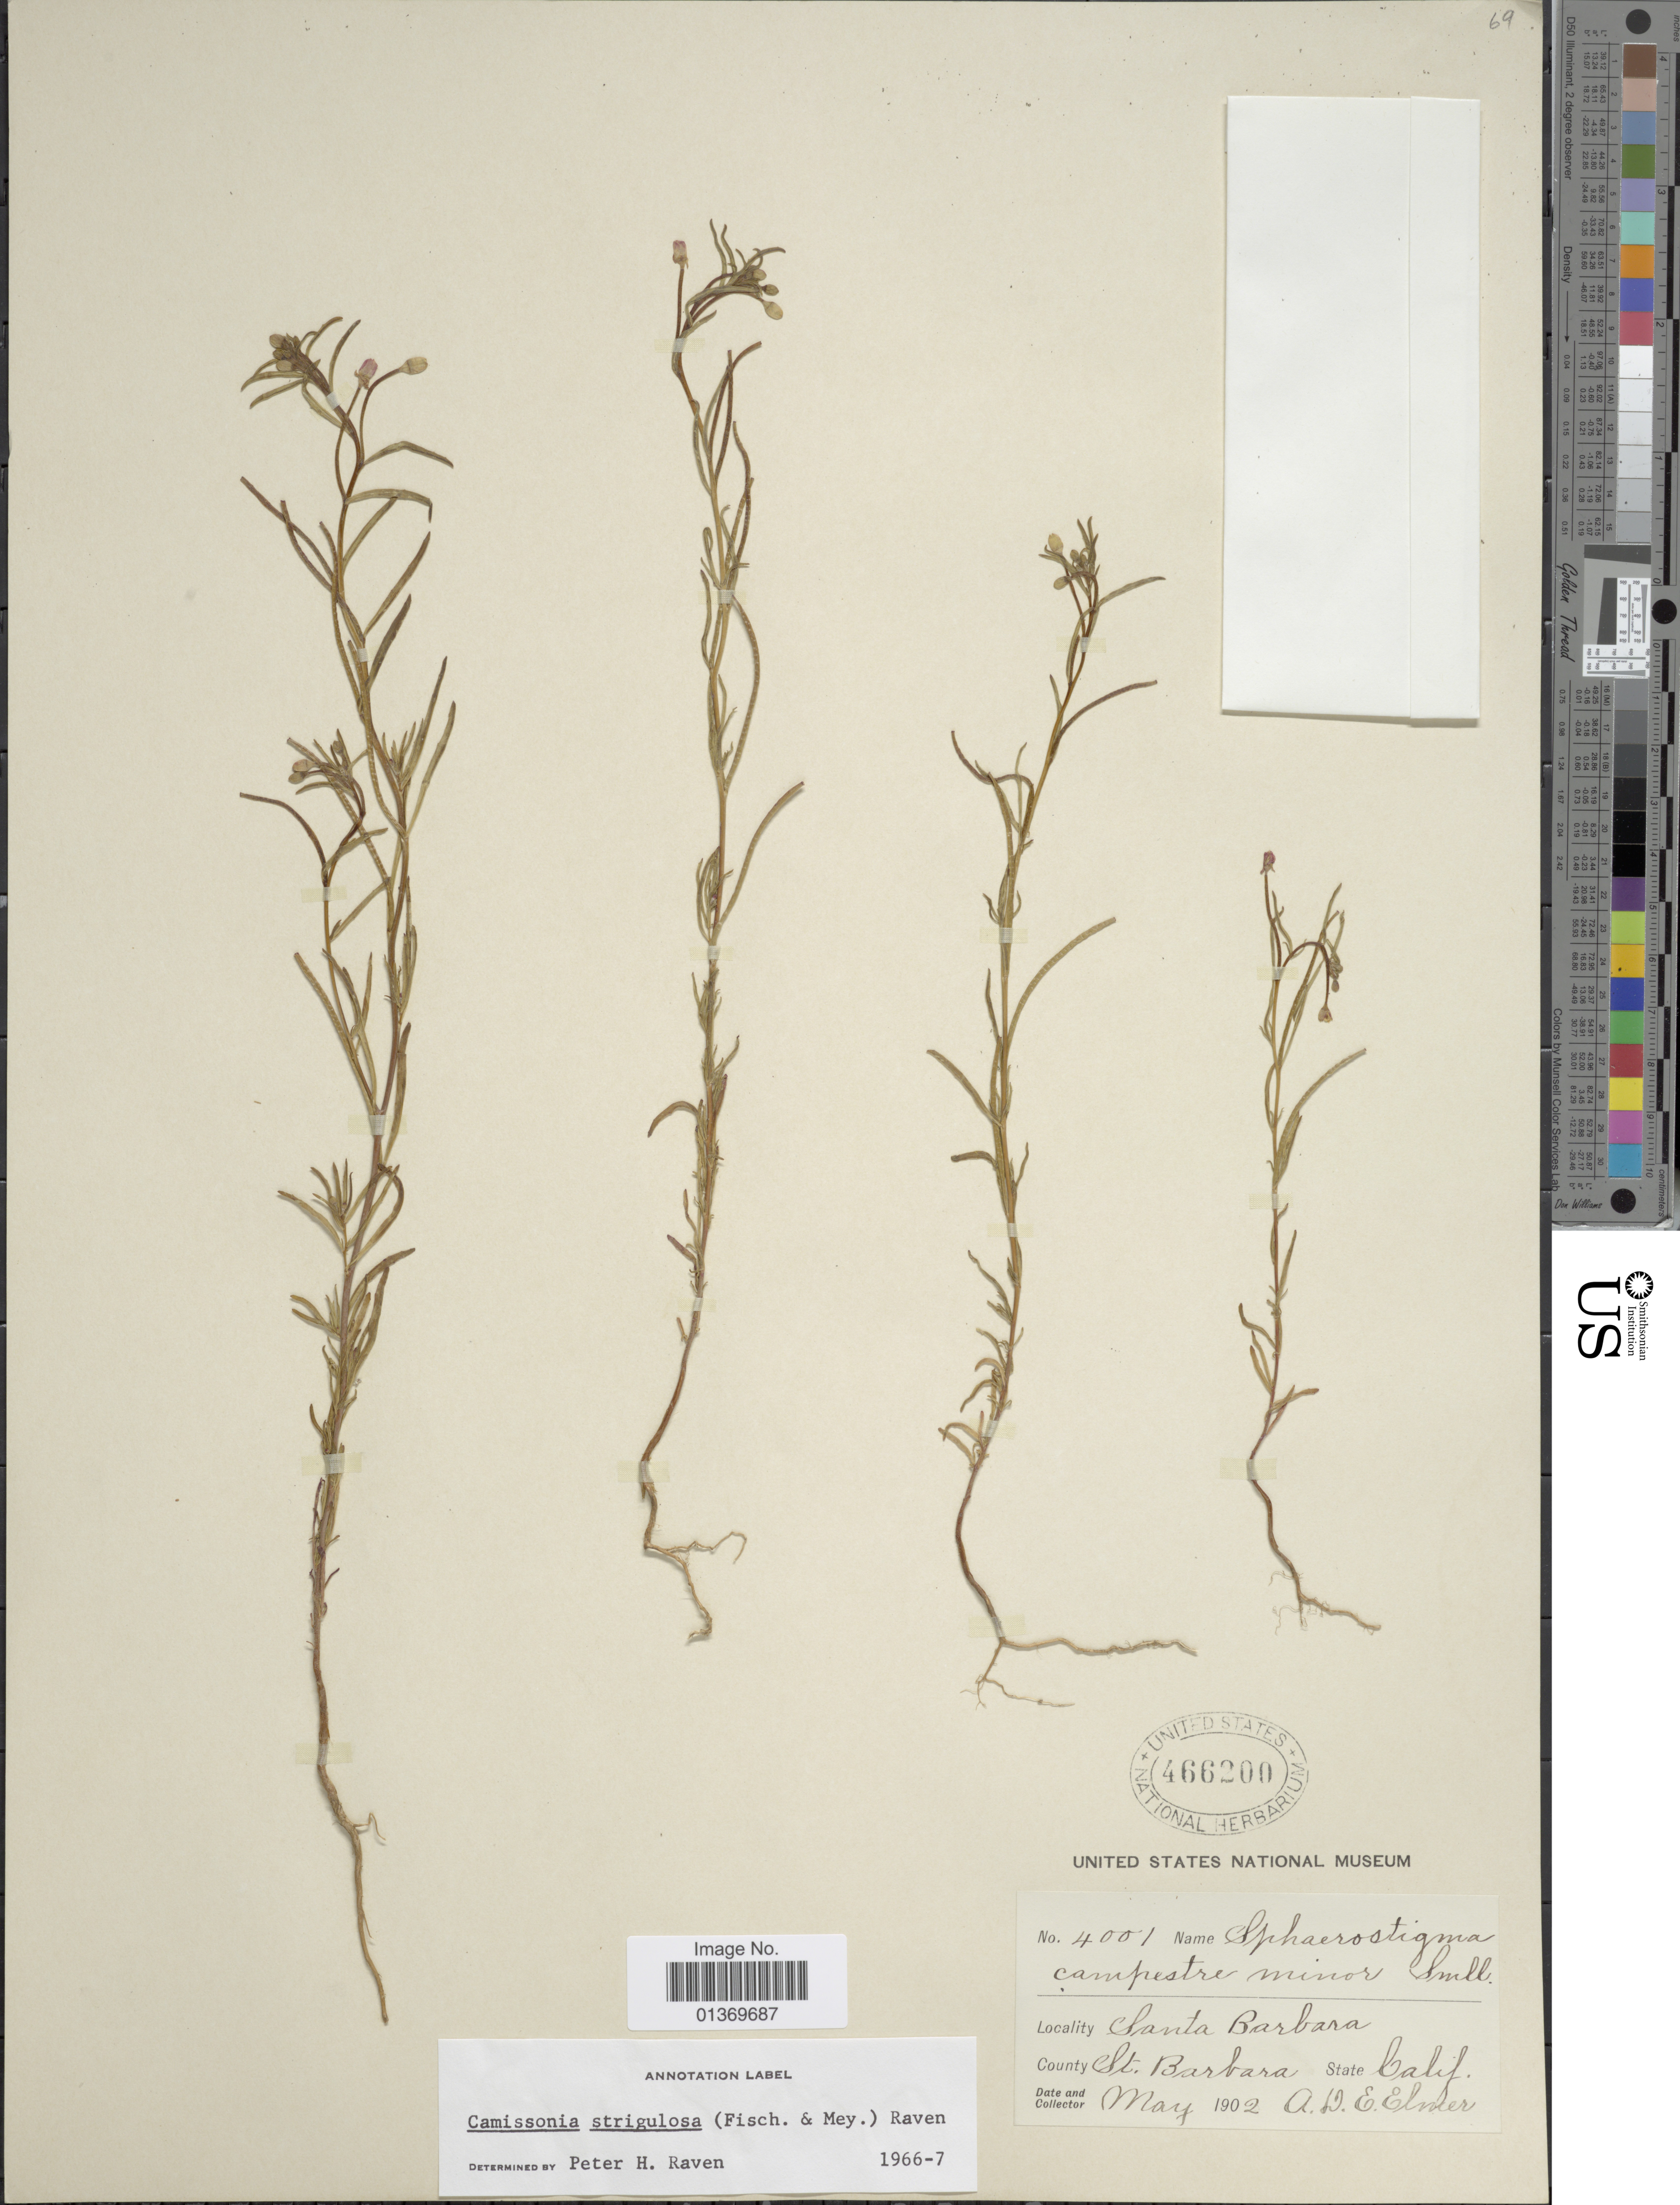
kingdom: Plantae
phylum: Tracheophyta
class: Magnoliopsida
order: Myrtales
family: Onagraceae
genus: Camissonia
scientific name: Camissonia strigulosa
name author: (Fisch. & C.A. Mey.) P.H. Raven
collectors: A. D. E. Elmer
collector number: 4001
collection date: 1902-05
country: United States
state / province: California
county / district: Santa Barbara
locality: Santa Barbara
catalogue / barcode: US 466200